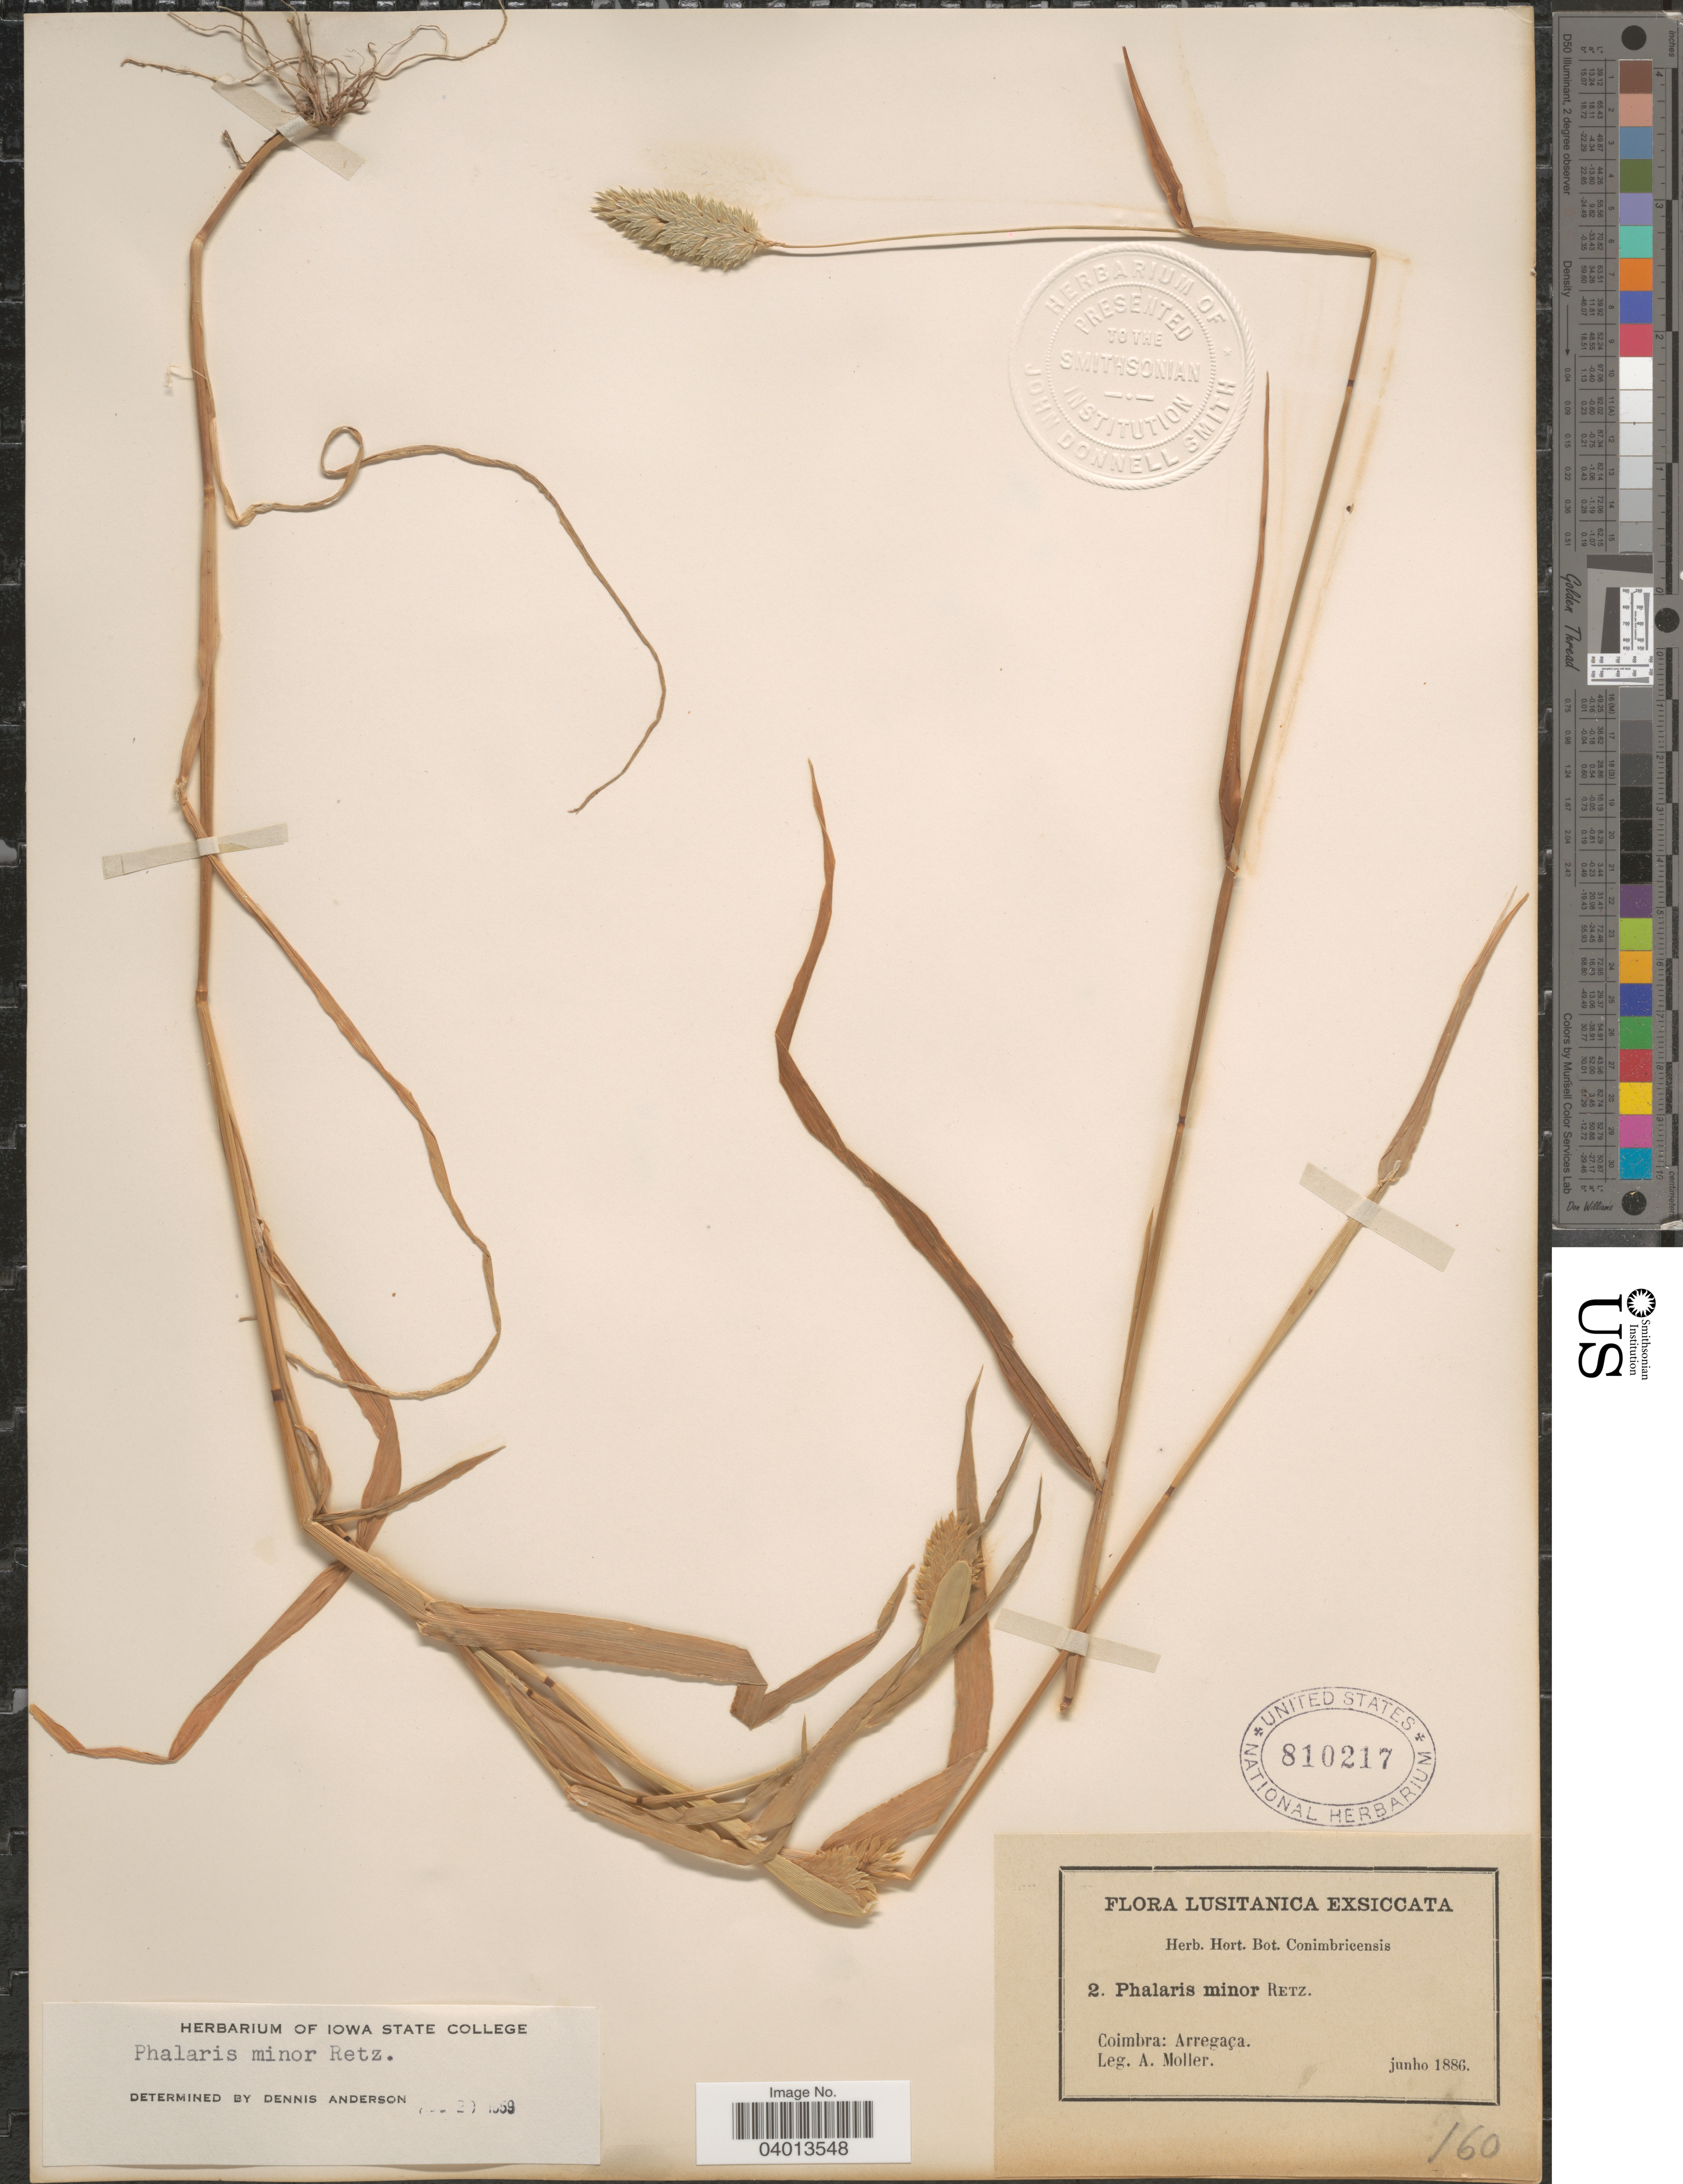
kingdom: Plantae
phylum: Tracheophyta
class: Liliopsida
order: Poales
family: Poaceae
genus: Phalaris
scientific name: Phalaris minor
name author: Retz.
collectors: A. Moller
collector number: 2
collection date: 1886-06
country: Portugal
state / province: Coimbra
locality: Lusitanica. Arregaça.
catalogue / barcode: US 810217